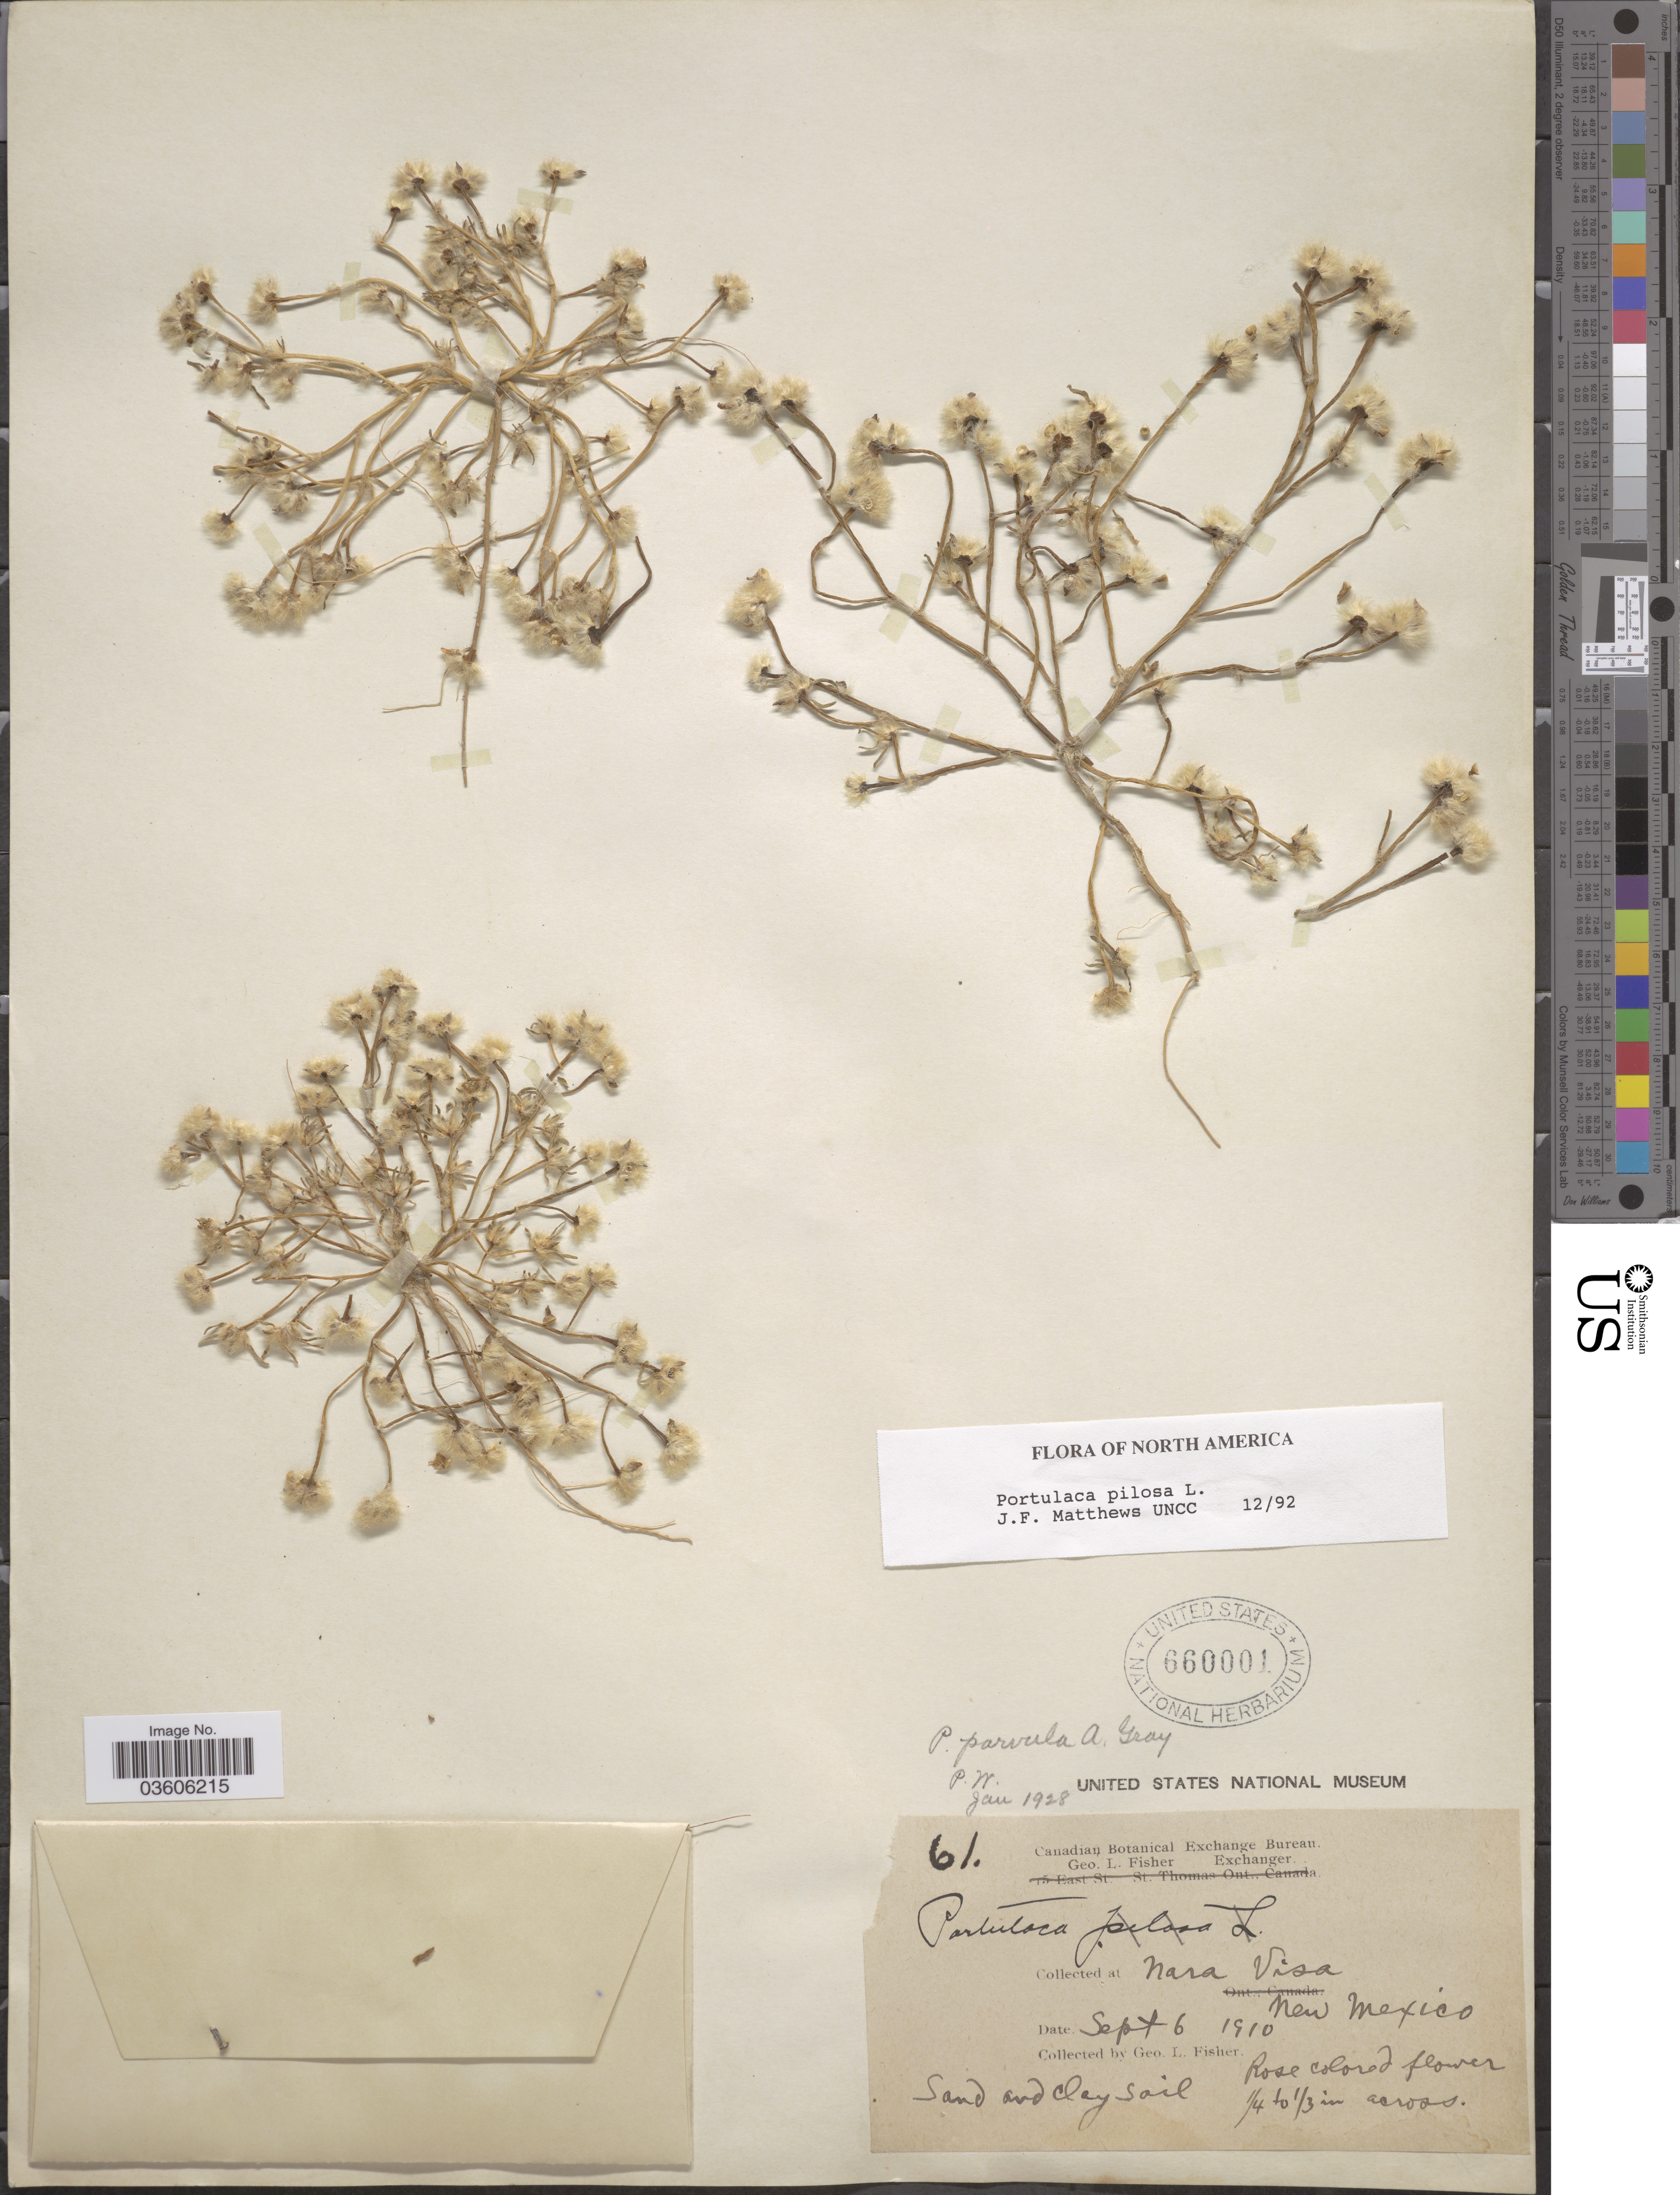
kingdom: Plantae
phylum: Tracheophyta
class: Magnoliopsida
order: Caryophyllales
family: Portulacaceae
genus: Portulaca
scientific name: Portulaca pilosa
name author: L.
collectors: G. L. Fisher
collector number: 61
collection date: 1910-09-06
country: United States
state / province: New Mexico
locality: Nara Visa.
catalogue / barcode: US 660001